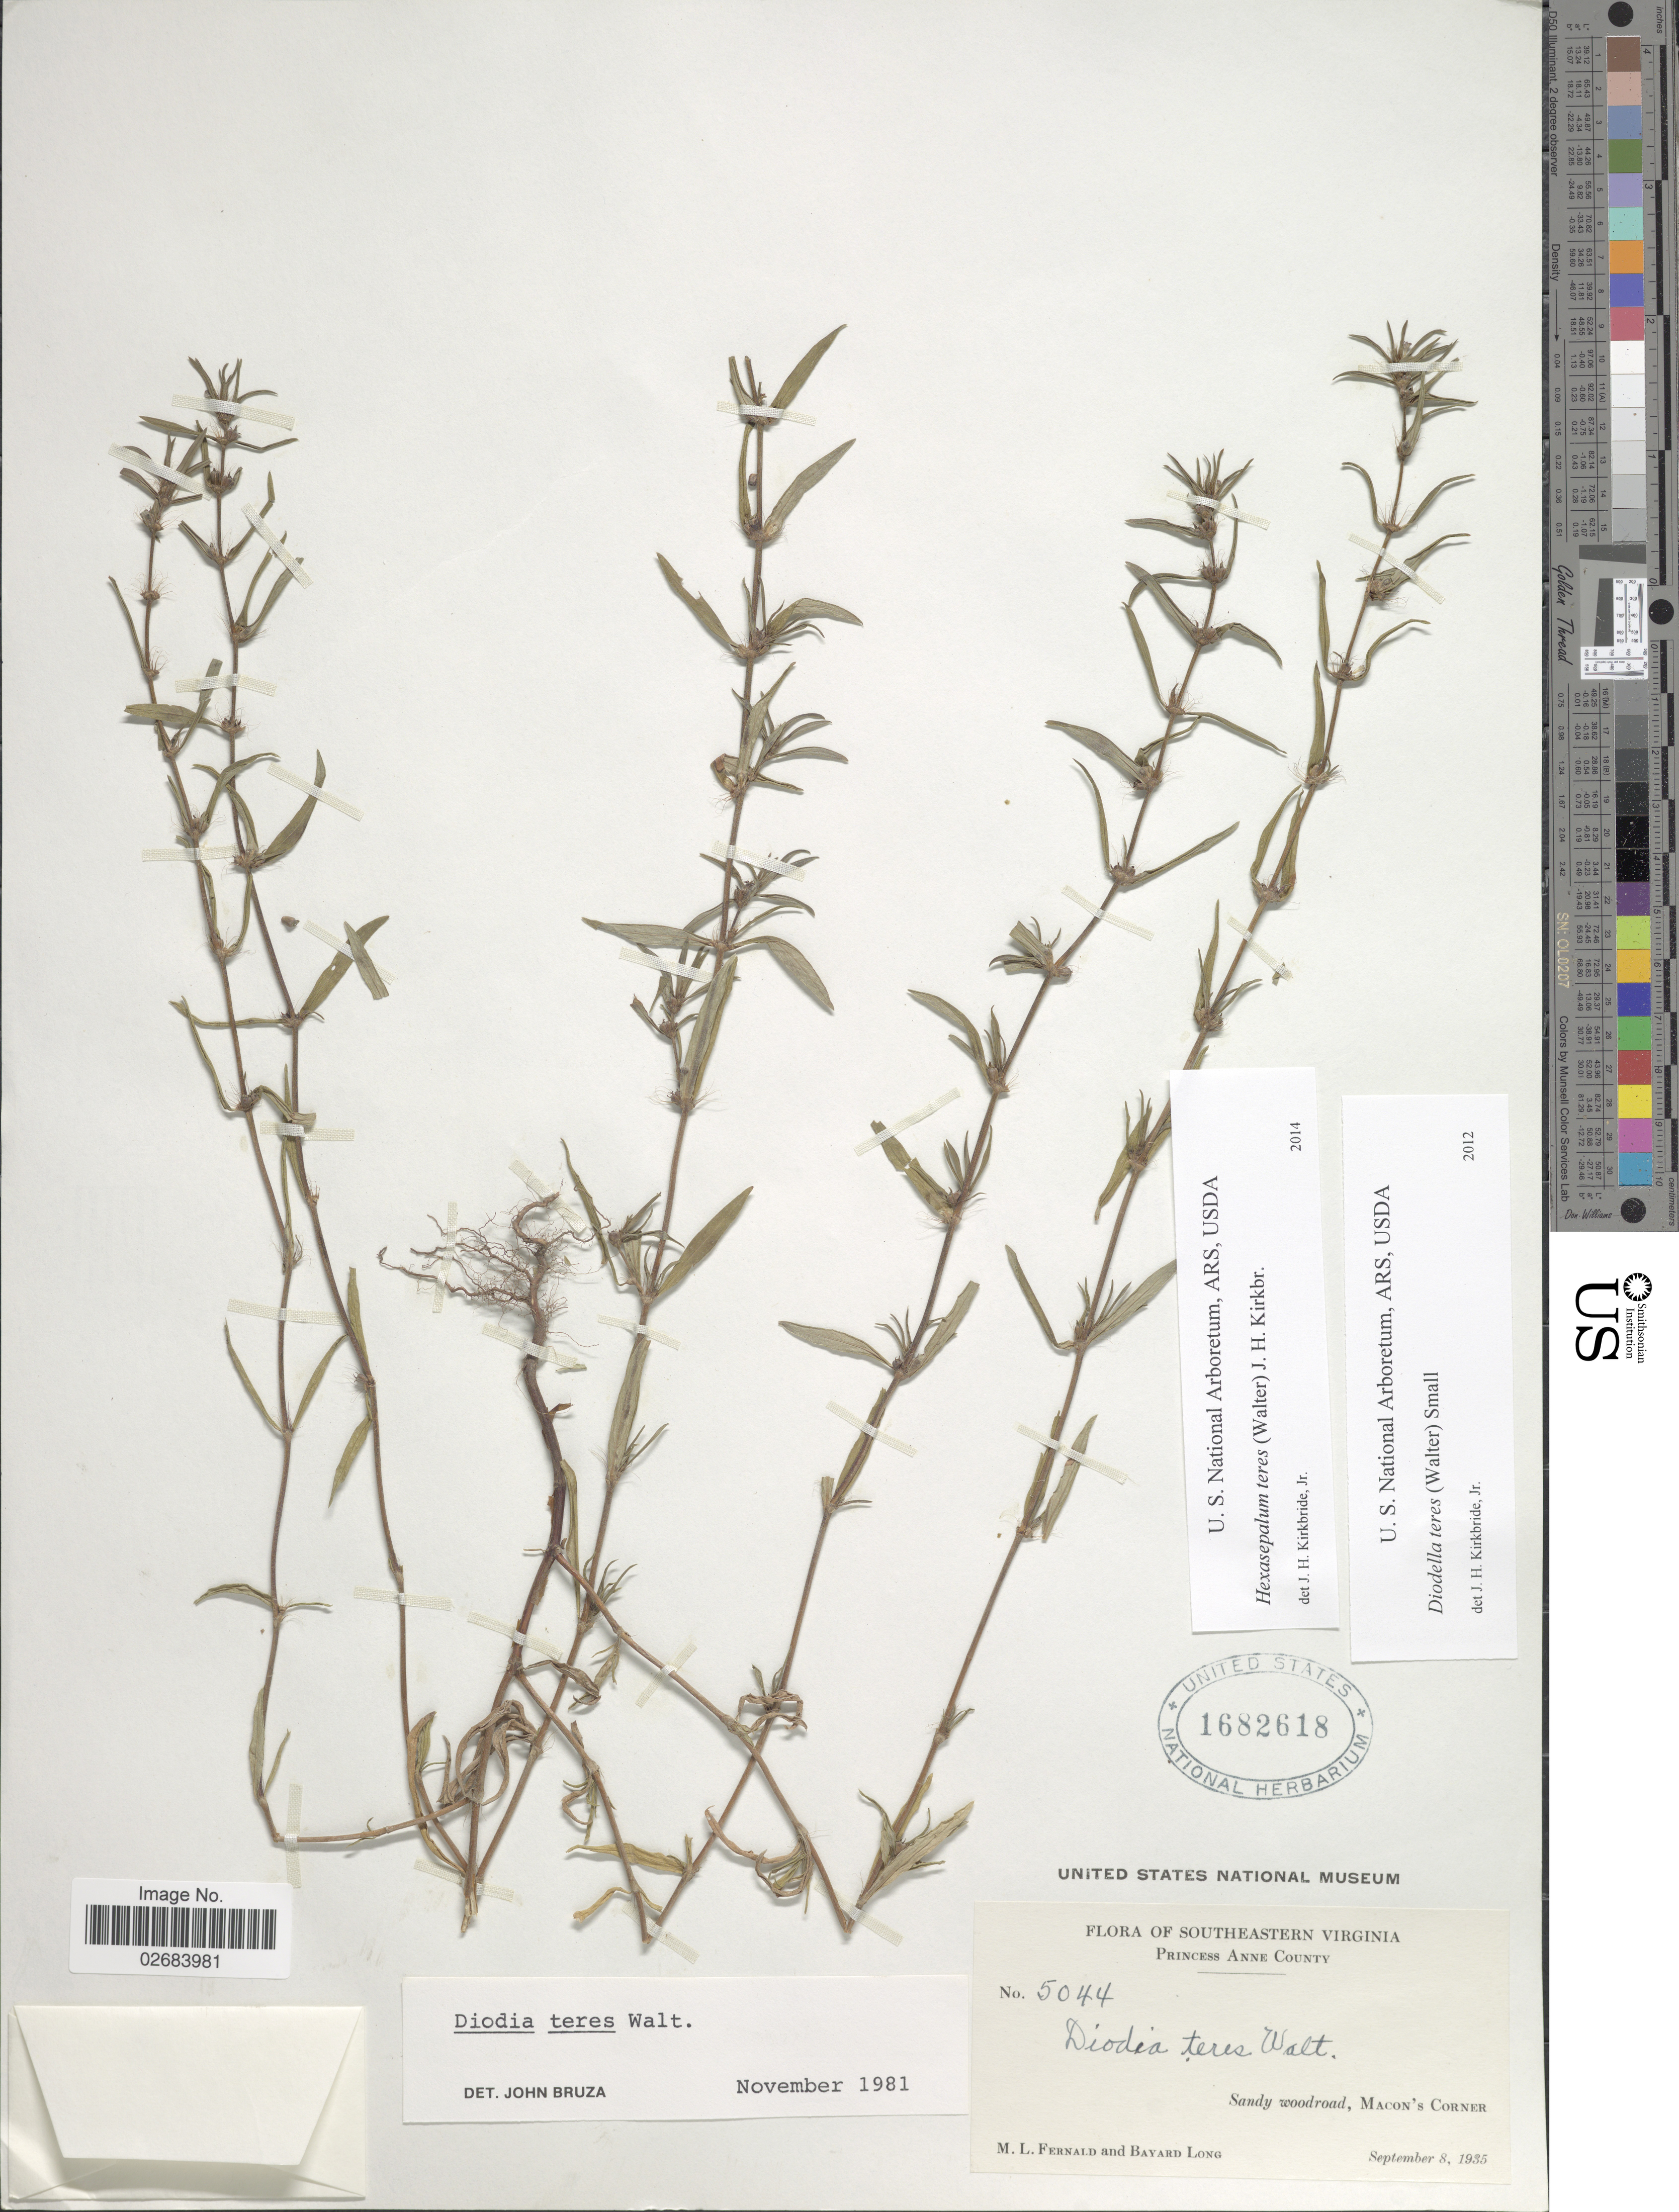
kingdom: Plantae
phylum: Tracheophyta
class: Magnoliopsida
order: Gentianales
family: Rubiaceae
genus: Diodia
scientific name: Diodia teres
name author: Walter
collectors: M. L. Fernald & B. Long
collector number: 5044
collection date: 1935-09-08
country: United States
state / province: Virginia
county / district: City of Virginia Beach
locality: Southeastern Virginia, Princess Anne (=historic county name) County, Sandy woodland, Macon's Corner.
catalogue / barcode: US 1682618